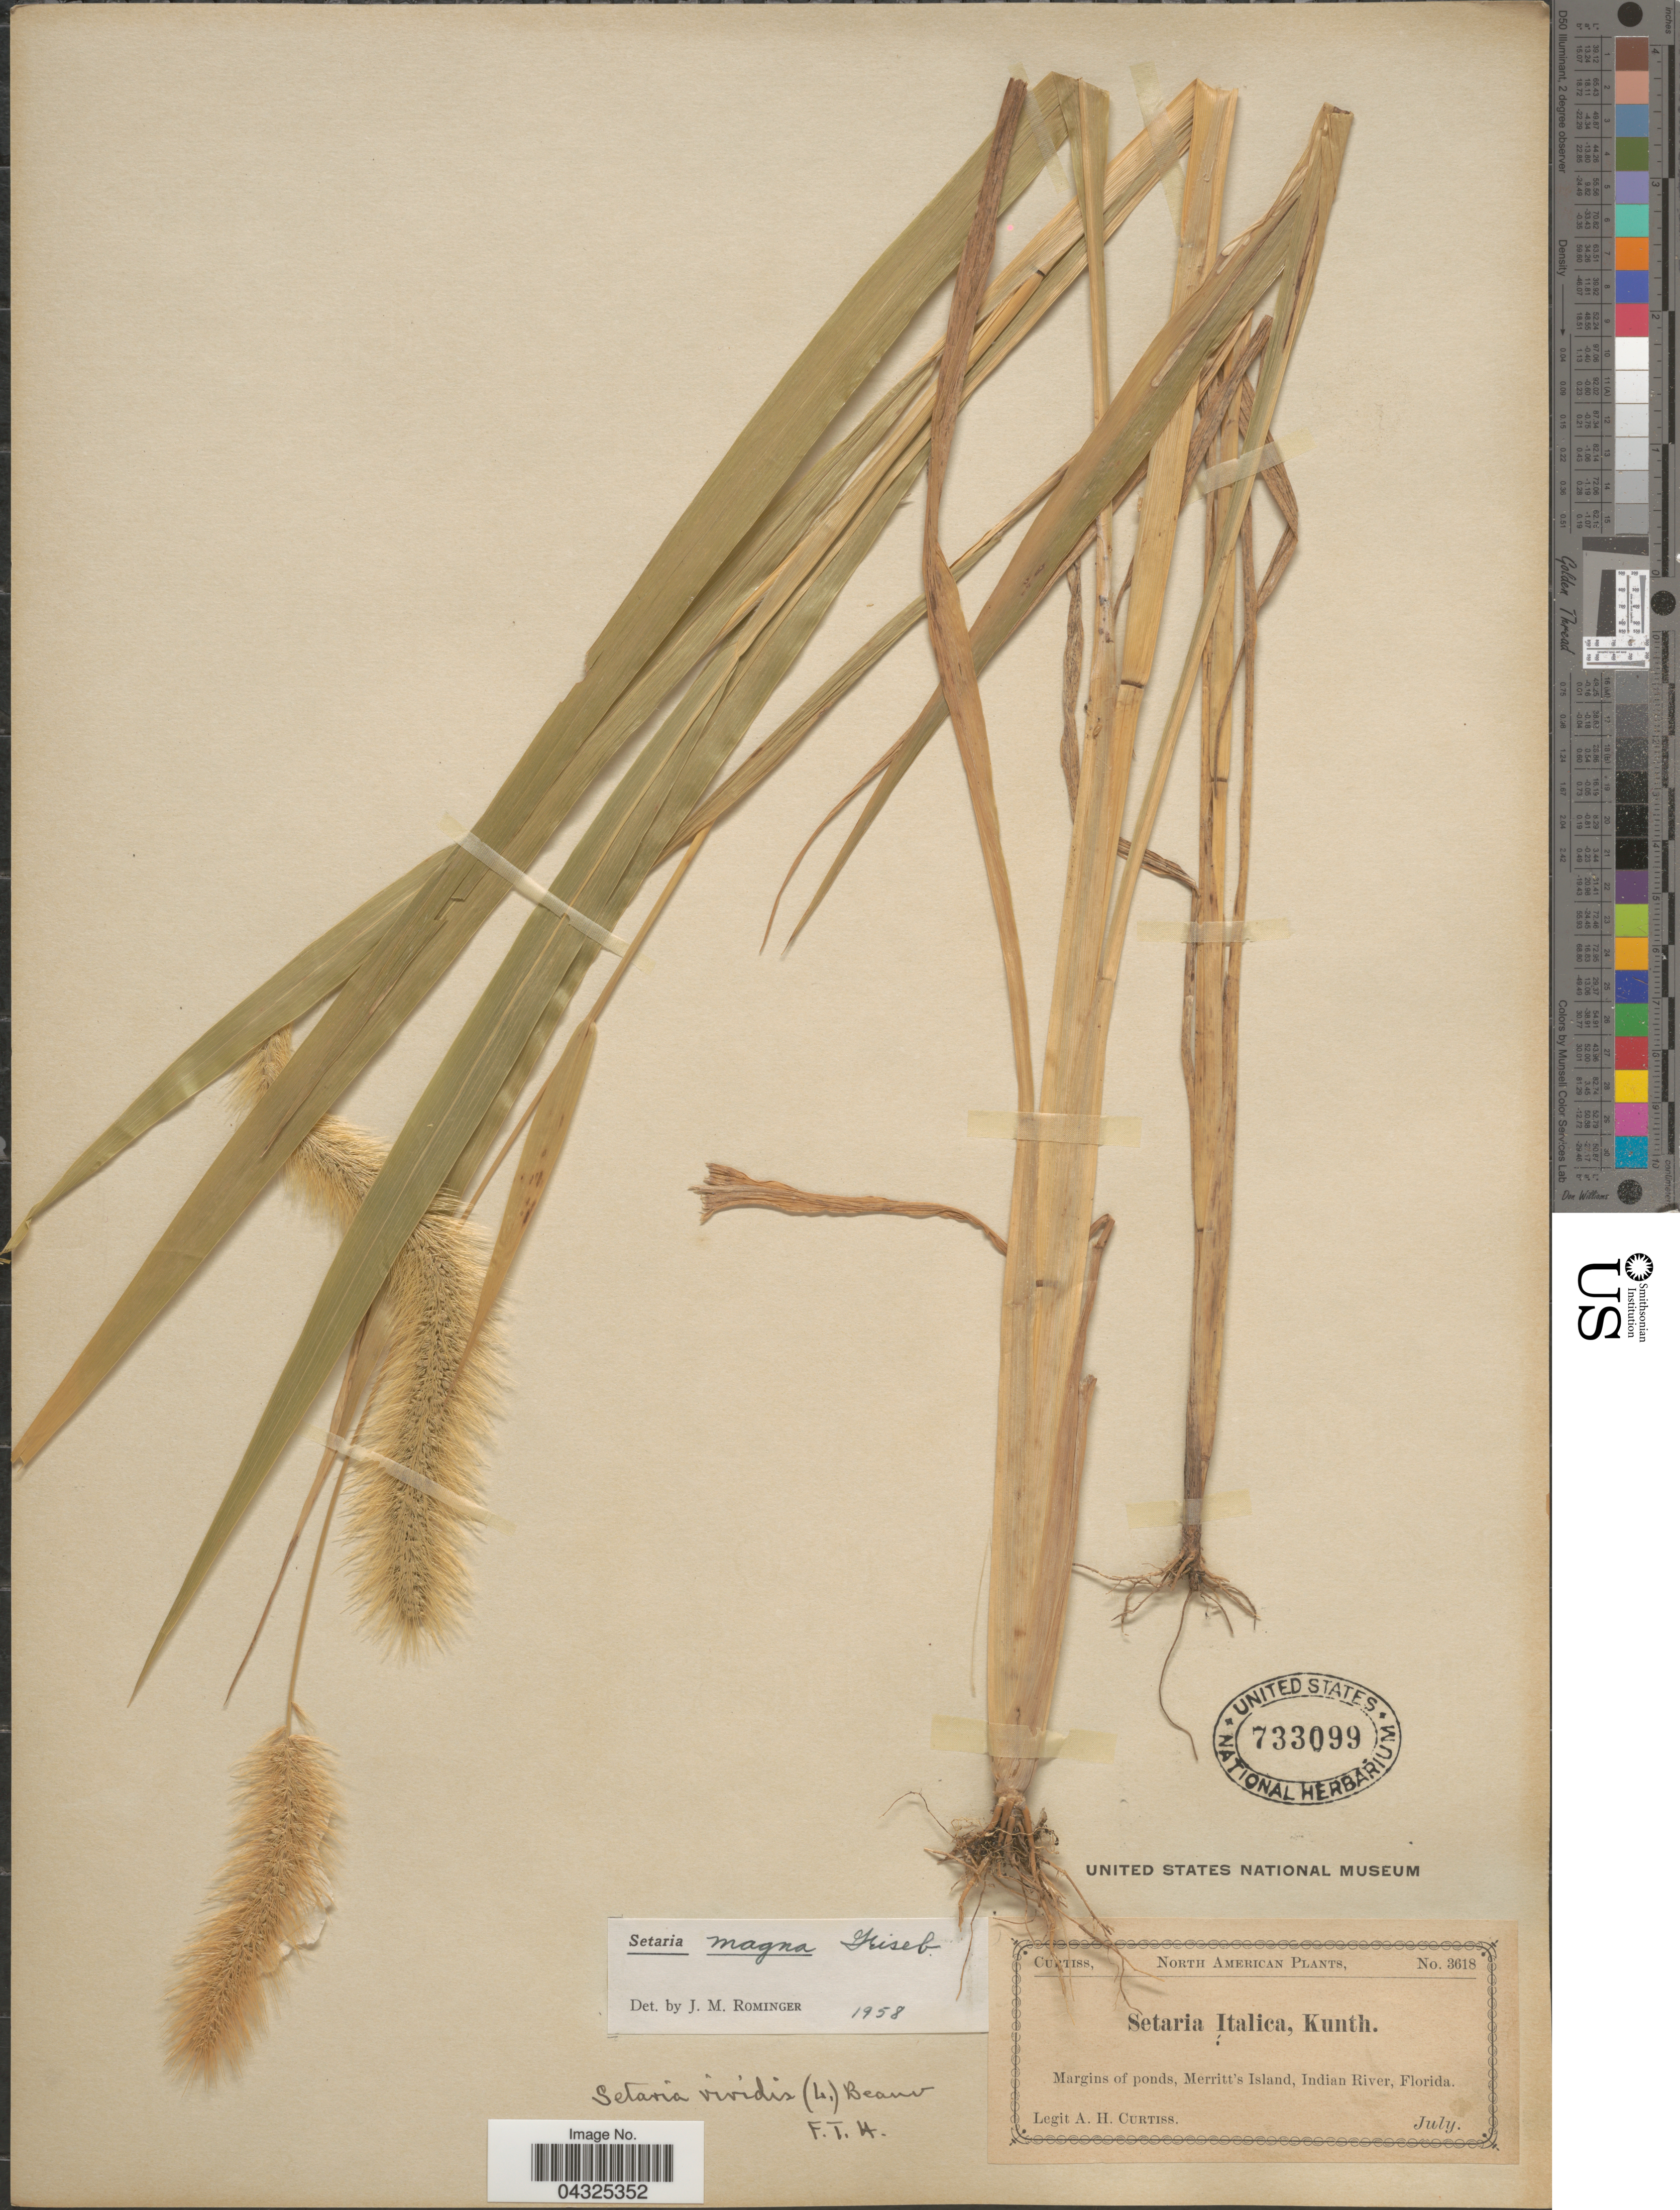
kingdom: Plantae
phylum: Tracheophyta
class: Liliopsida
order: Poales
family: Poaceae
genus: Setaria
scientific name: Setaria magna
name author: Griseb.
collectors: A. H. Curtiss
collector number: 3618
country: United States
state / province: Florida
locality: Margin of ponds, Merritt's Island, Indian River.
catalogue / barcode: US 733099